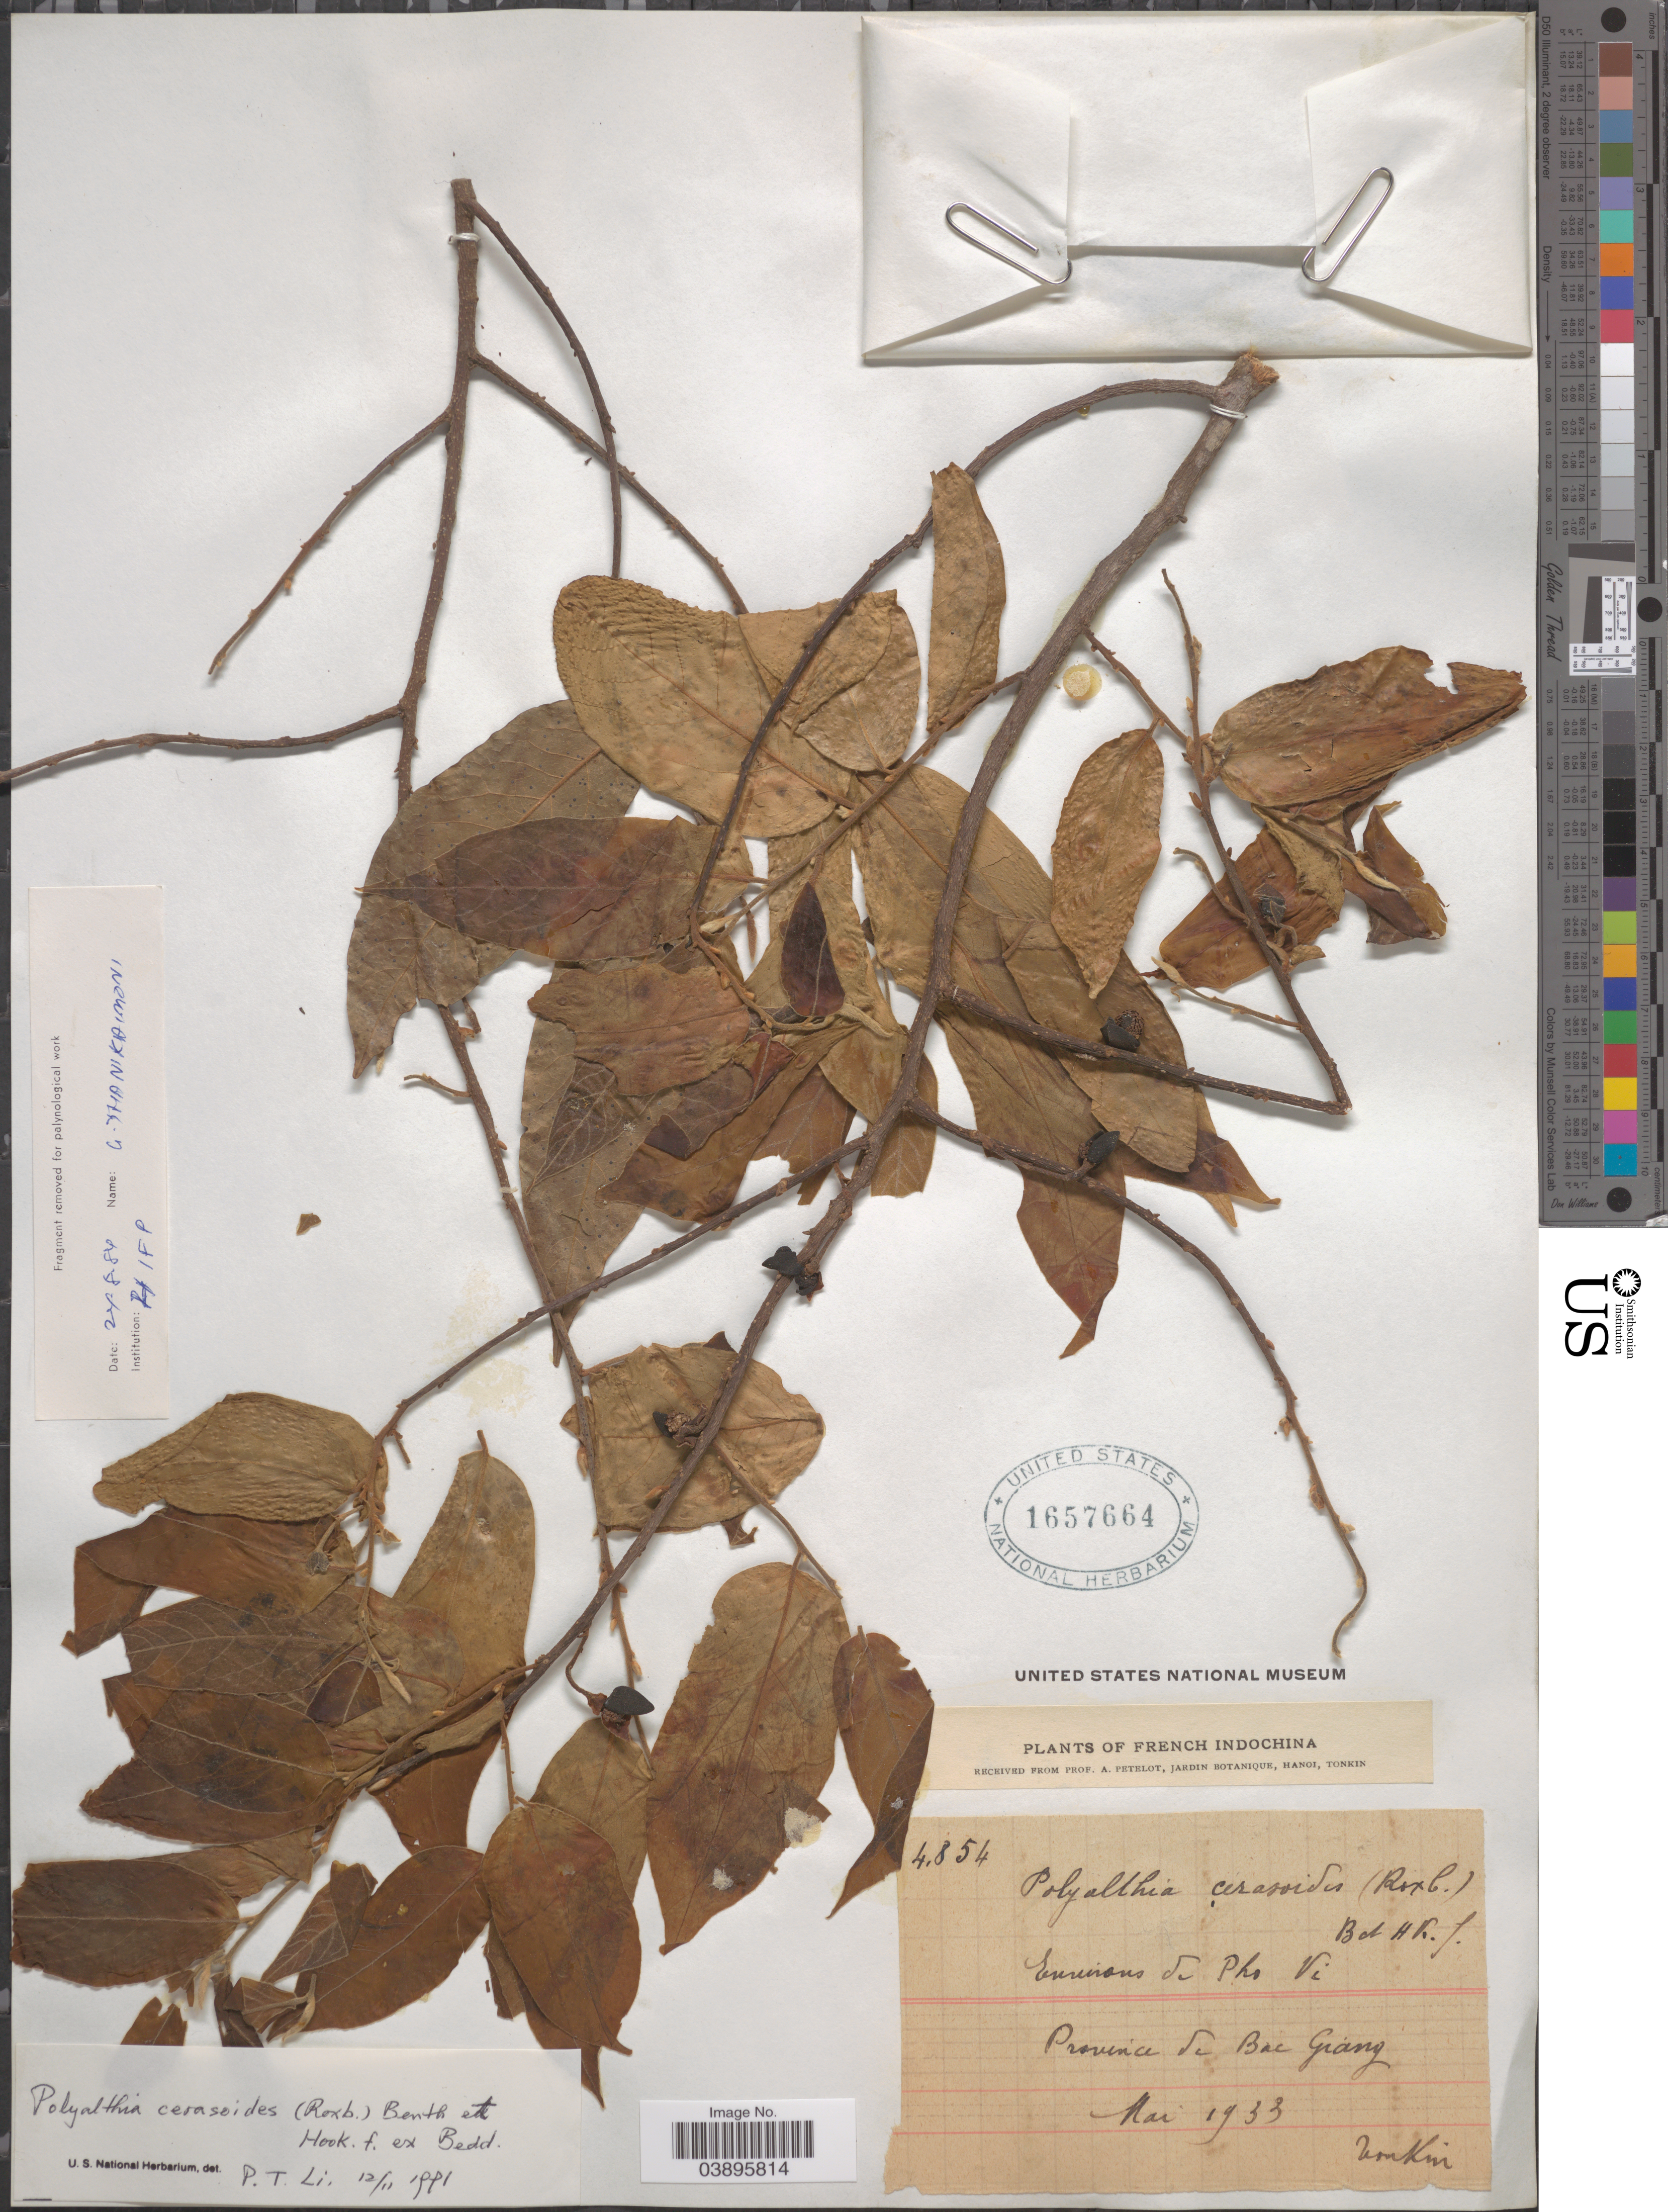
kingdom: Plantae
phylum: Tracheophyta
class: Magnoliopsida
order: Magnoliales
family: Annonaceae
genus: Polyalthia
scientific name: Polyalthia cerasoides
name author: (Roxb.) Benth. et al.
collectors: P. A. Pételot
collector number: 4854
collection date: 1933-05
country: Vietnam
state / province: Bac Giang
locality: Environs de Pho Vi.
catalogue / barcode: US 1657664